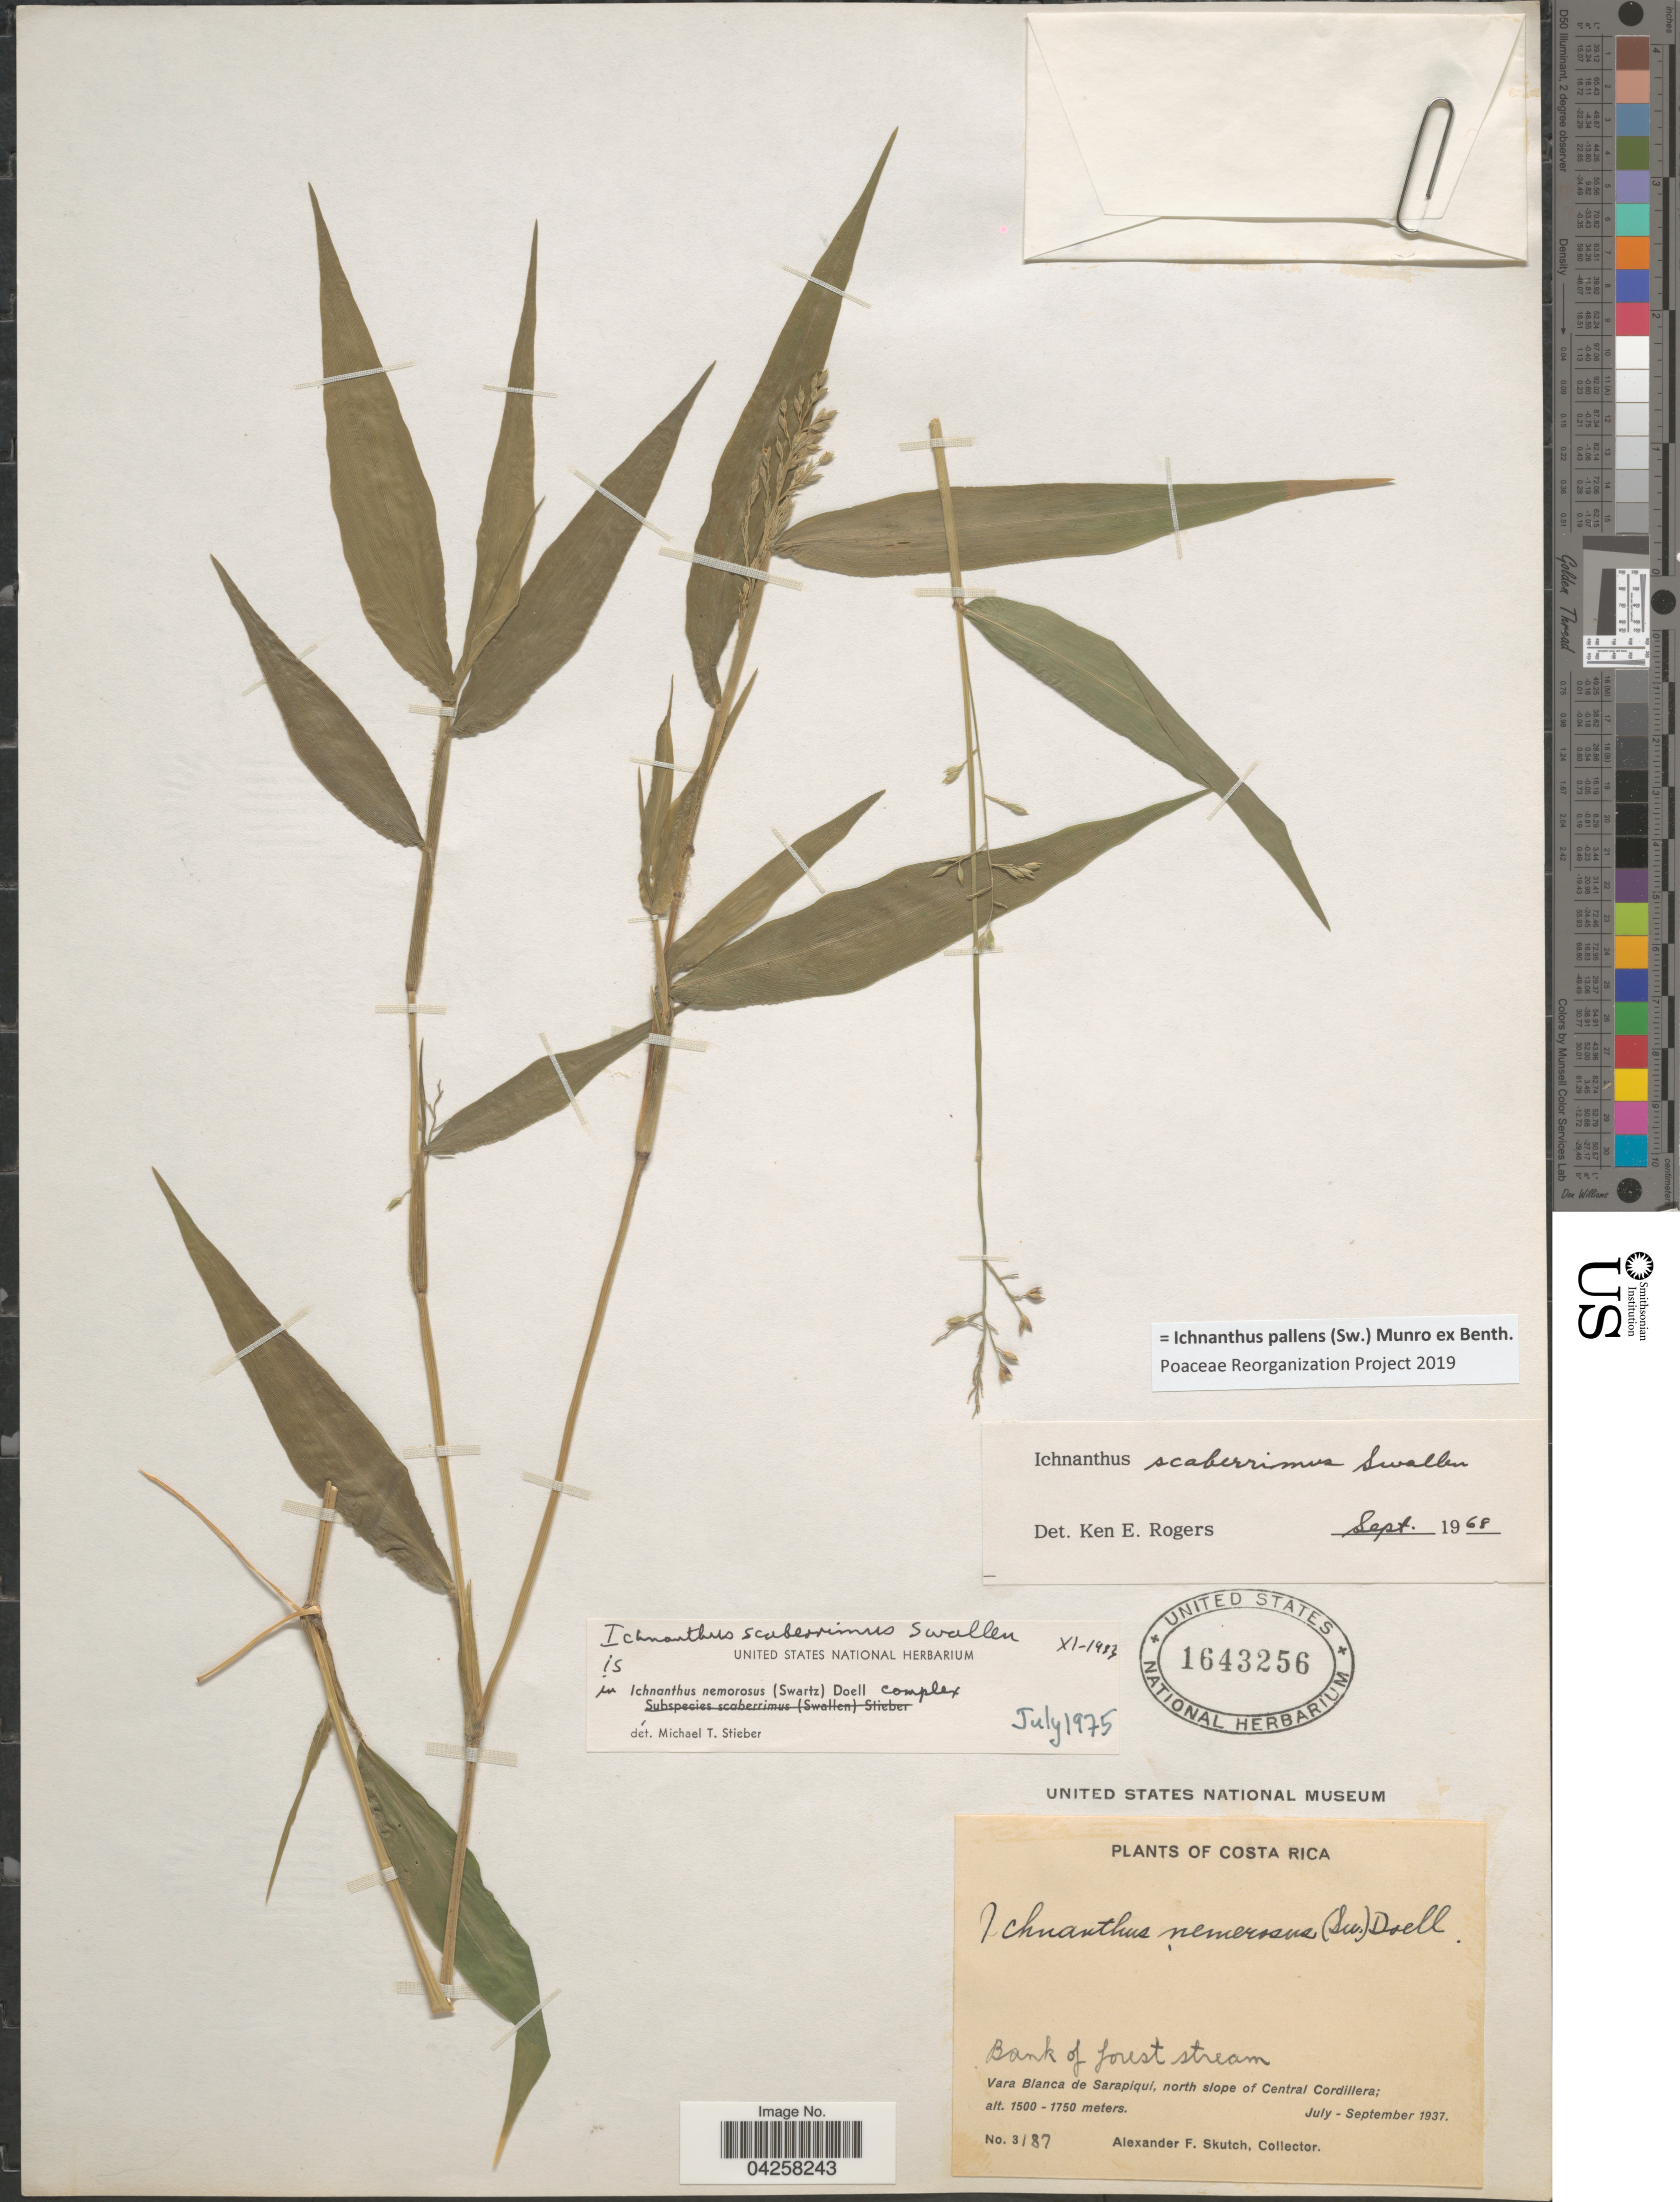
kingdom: Plantae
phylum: Tracheophyta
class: Liliopsida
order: Poales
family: Poaceae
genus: Ichnanthus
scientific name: Ichnanthus pallens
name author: (Sw.) Munro ex Benth.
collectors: A. F. Skutch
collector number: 3187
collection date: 1937-07/1937-09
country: Costa Rica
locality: Vara Blanca de Sarapiqui, north slope of Central Cordillera.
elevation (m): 1500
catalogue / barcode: US 1643256